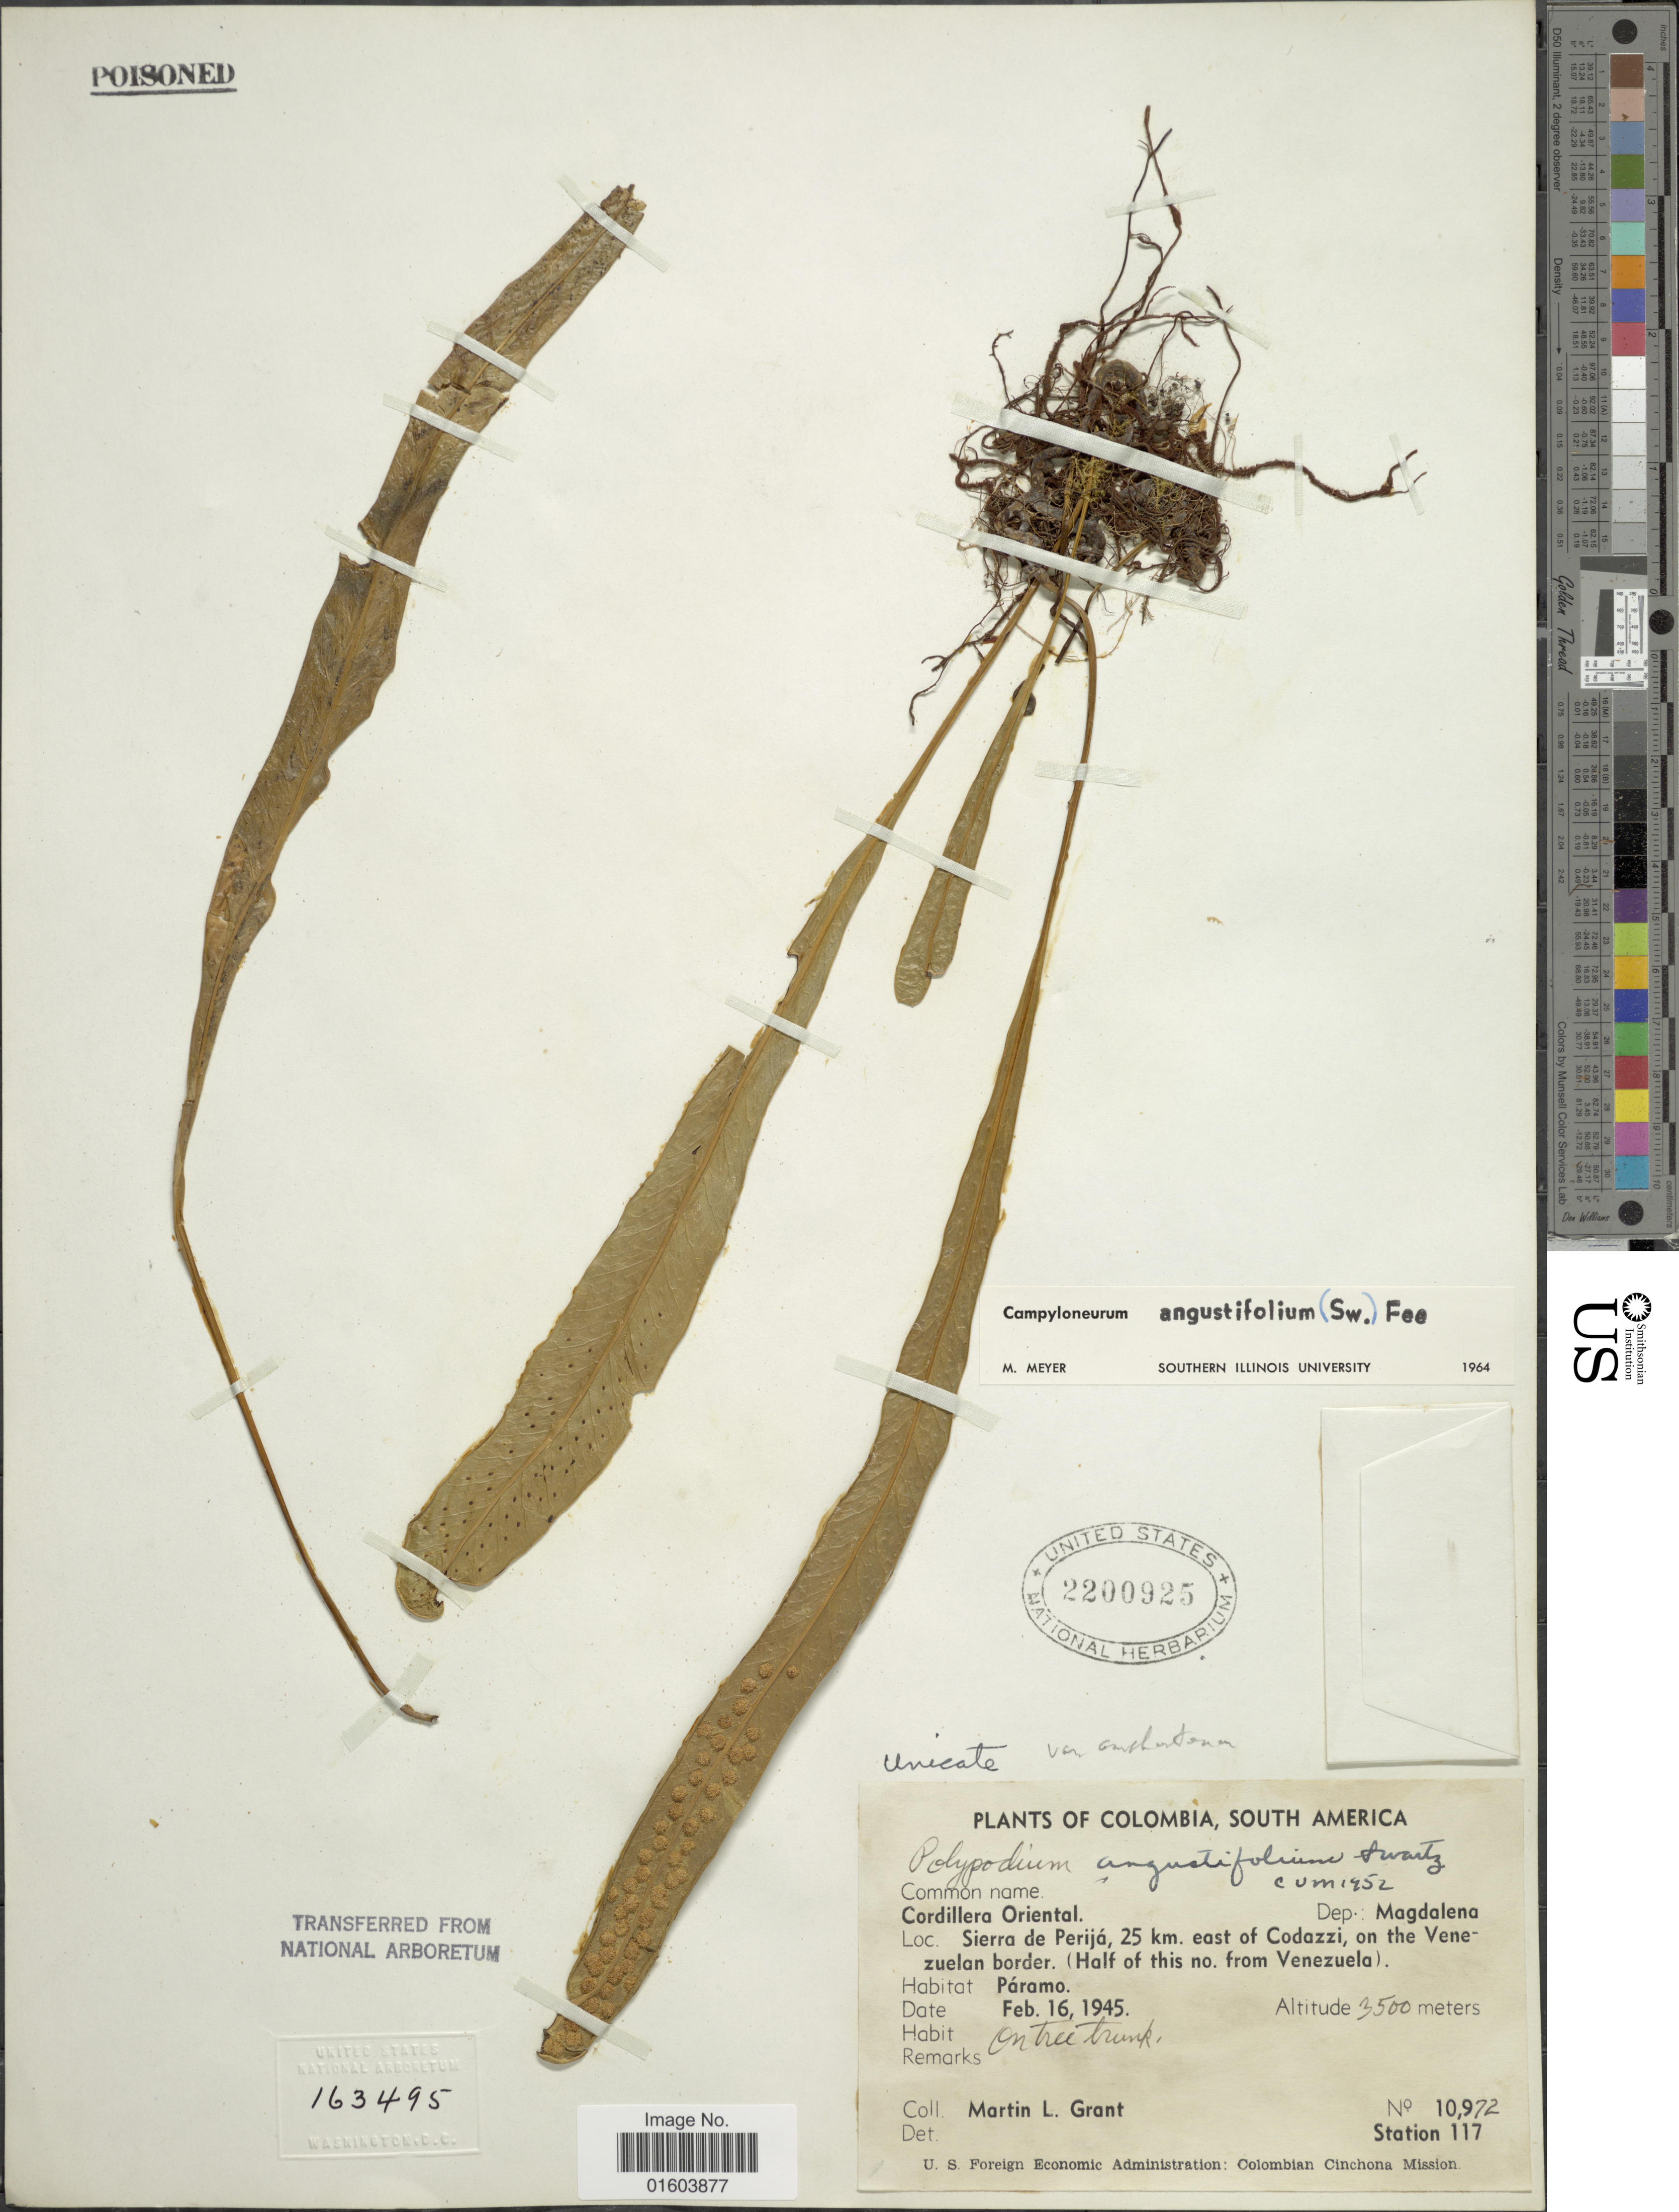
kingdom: Plantae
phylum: Tracheophyta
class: Polypodiopsida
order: Polypodiales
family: Polypodiaceae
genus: Campyloneurum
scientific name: Campyloneurum amphostenon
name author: (Kunze ex Klotzsch) Fée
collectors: M. L. Grant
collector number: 10972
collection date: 1945-02-16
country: Colombia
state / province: Magdalena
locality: Colombia, South America. Cordillera Oriental, Dep: Magdalena, Paramo. Sierra de Perija, 25 km. east of Codazzi, on the Venezuelan border (Half of this no. from Venezuela).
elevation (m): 3500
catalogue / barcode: US 2200925